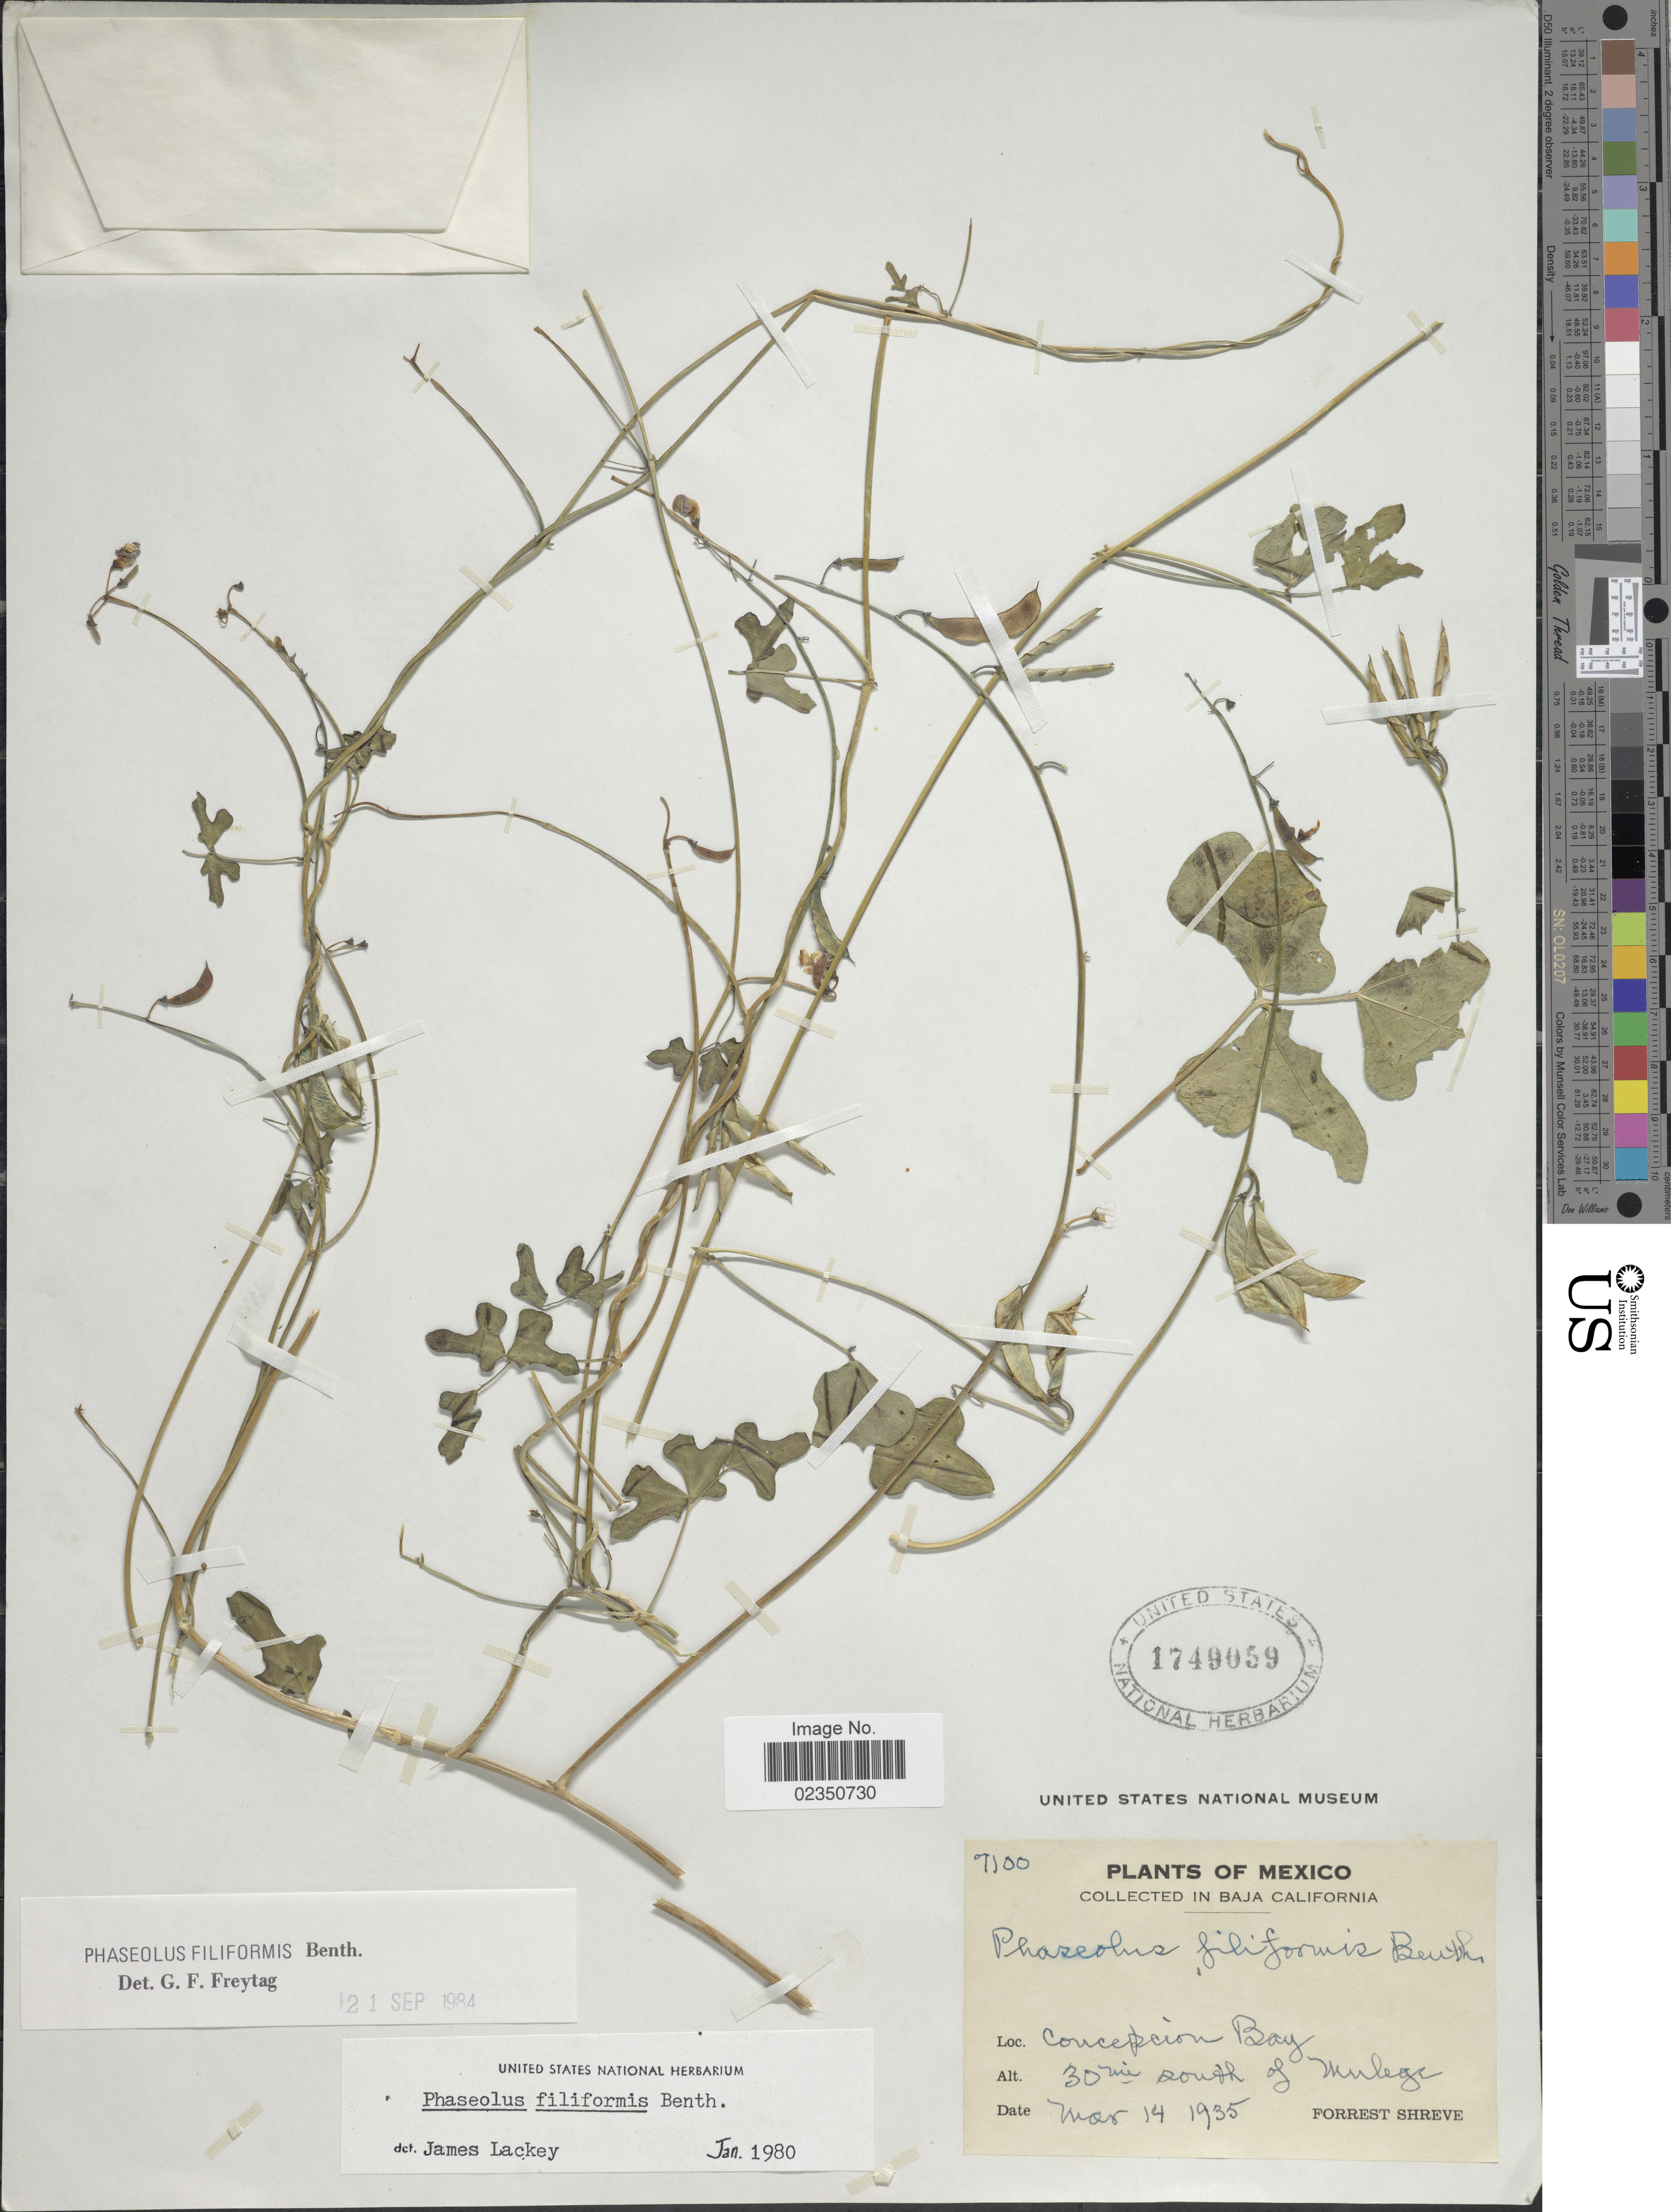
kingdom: Plantae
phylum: Tracheophyta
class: Magnoliopsida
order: Fabales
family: Fabaceae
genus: Phaseolus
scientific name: Phaseolus filiformis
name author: Benth.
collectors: F. Shreve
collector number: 7100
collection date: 1935-03-14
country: Mexico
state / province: Baja California Sur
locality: Concepsion Bay, 30 mi south of of Mulege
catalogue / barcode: US 1749059